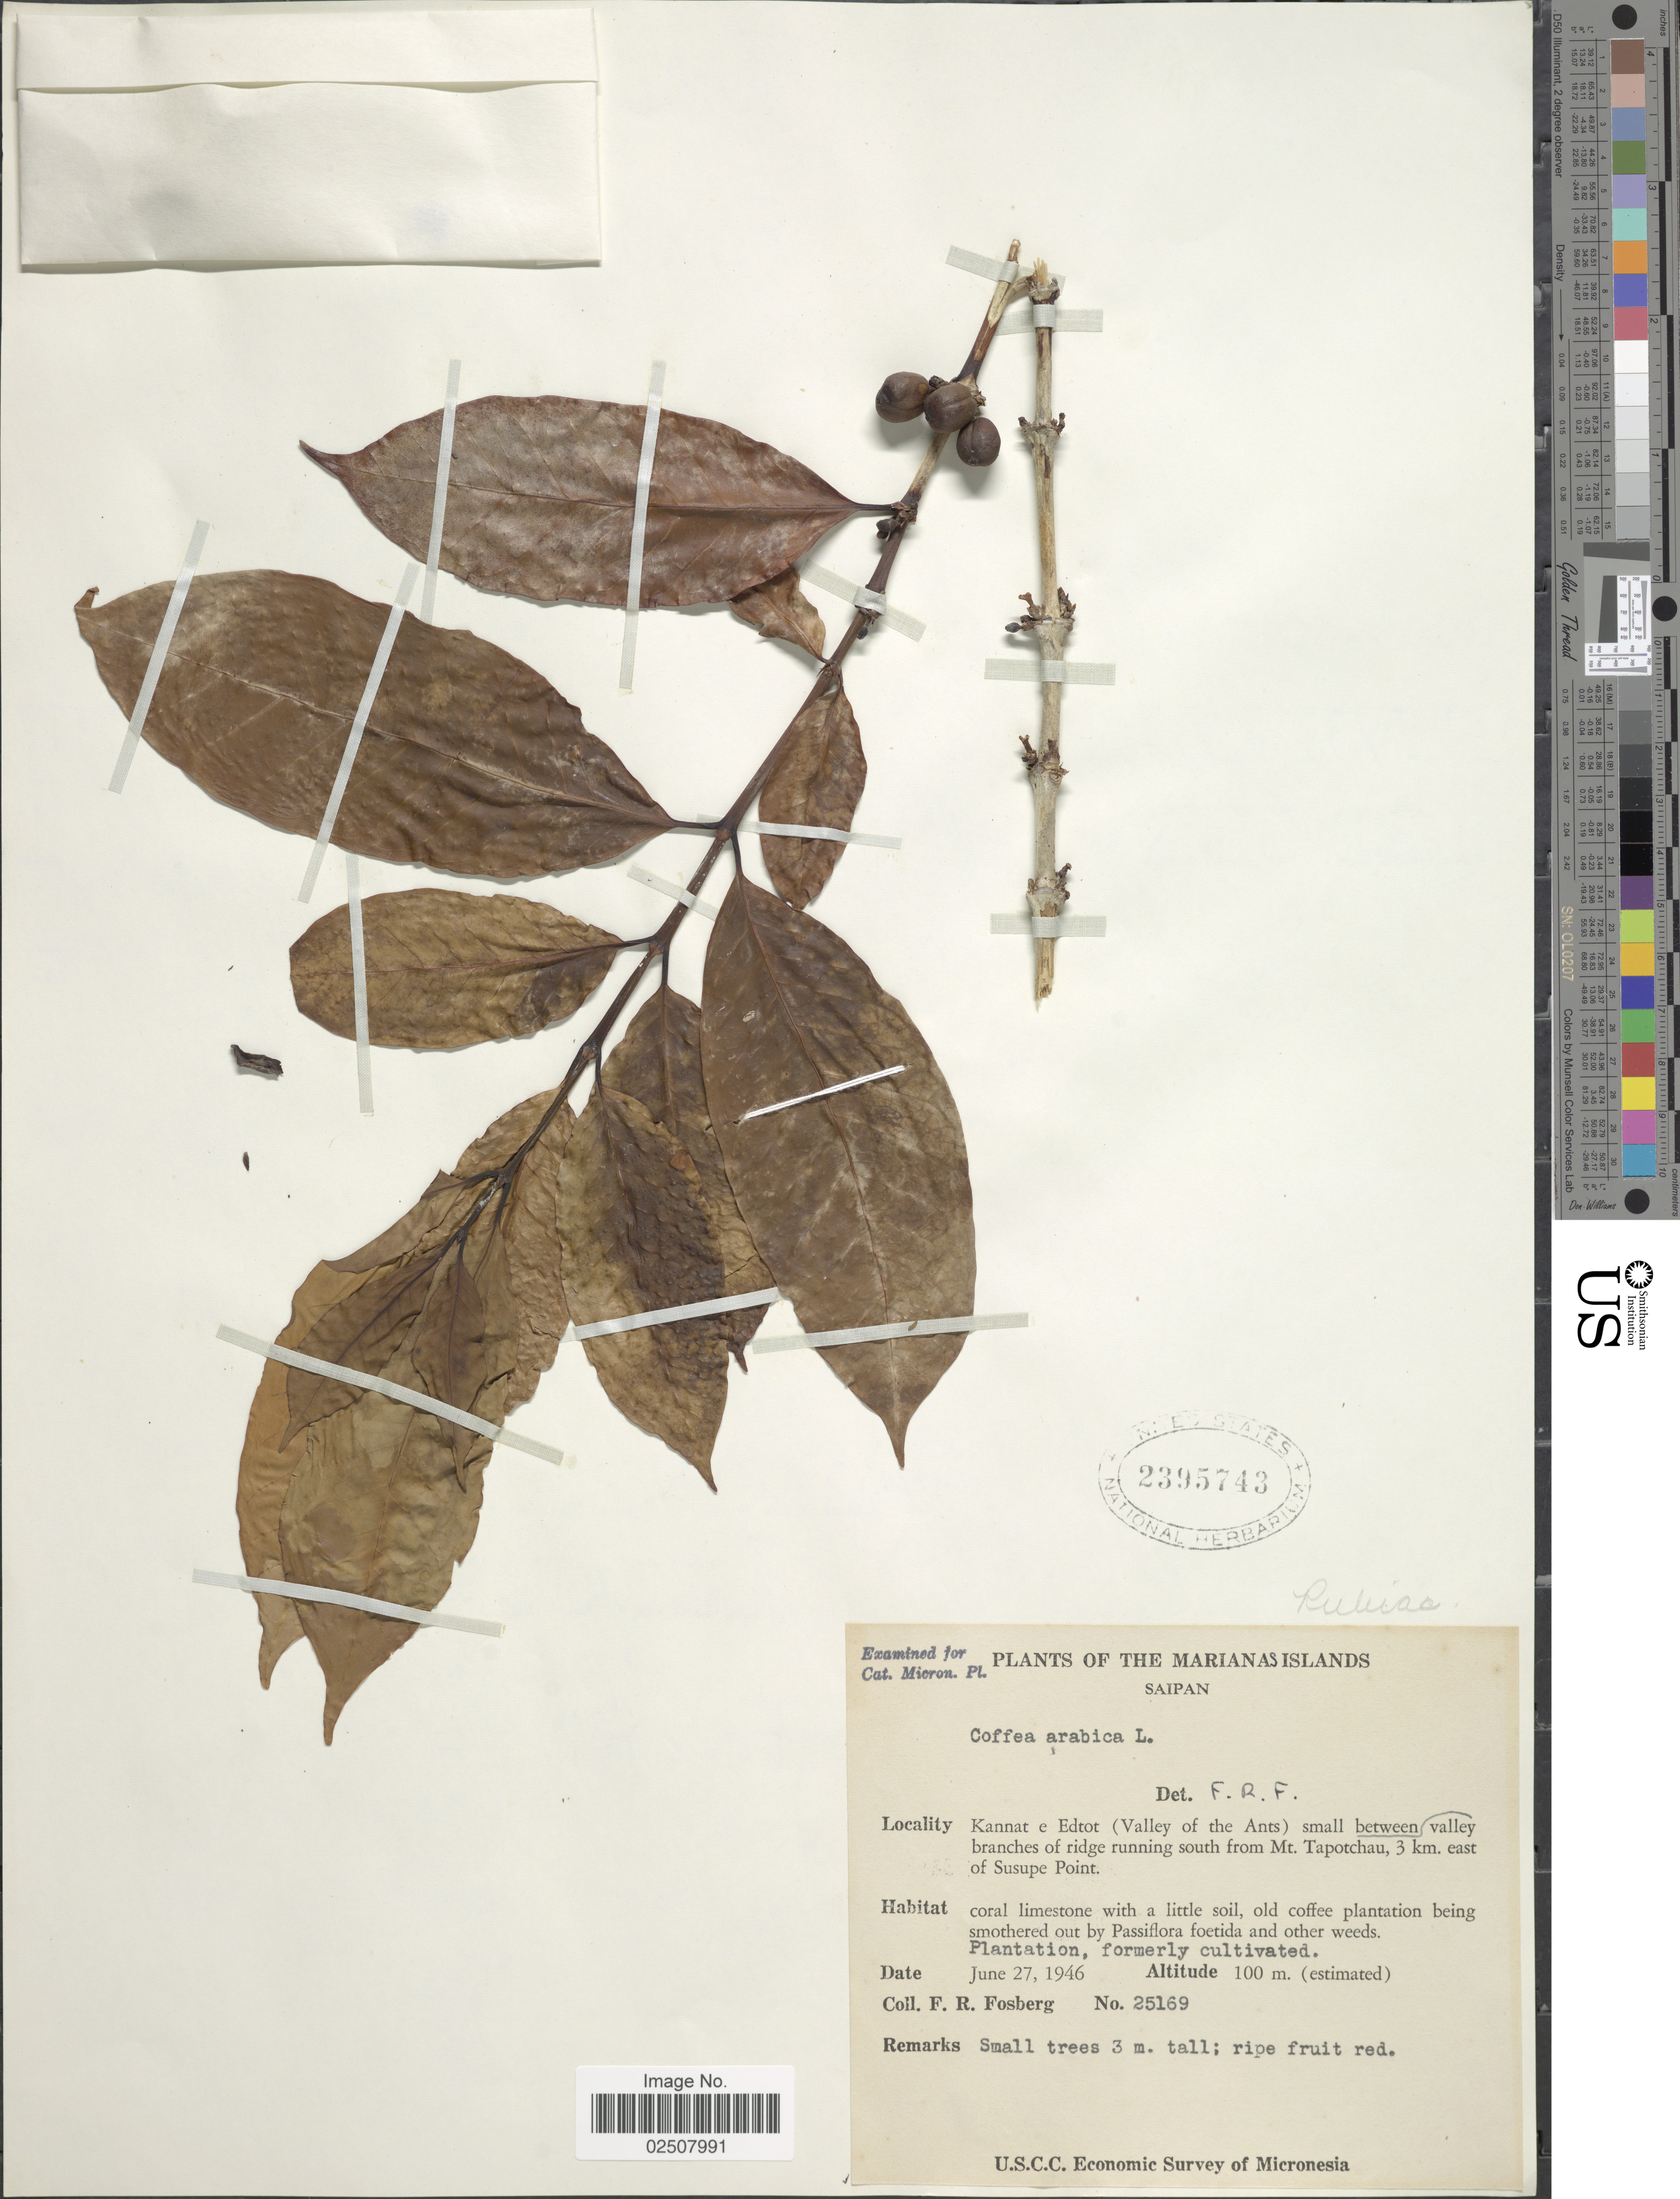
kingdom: Plantae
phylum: Tracheophyta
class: Magnoliopsida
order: Gentianales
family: Rubiaceae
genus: Coffea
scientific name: Coffea arabica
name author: L.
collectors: F. R. Fosberg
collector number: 25169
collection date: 1946-06-27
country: Northern Mariana Islands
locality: The Mariana Islands, Saipan, Kannat e Edtot (Valley of the Ants) small between valley branches of ridge running south from Mt Tapotchau, 3 km east of Susupe Point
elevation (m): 100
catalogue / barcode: US 2395743